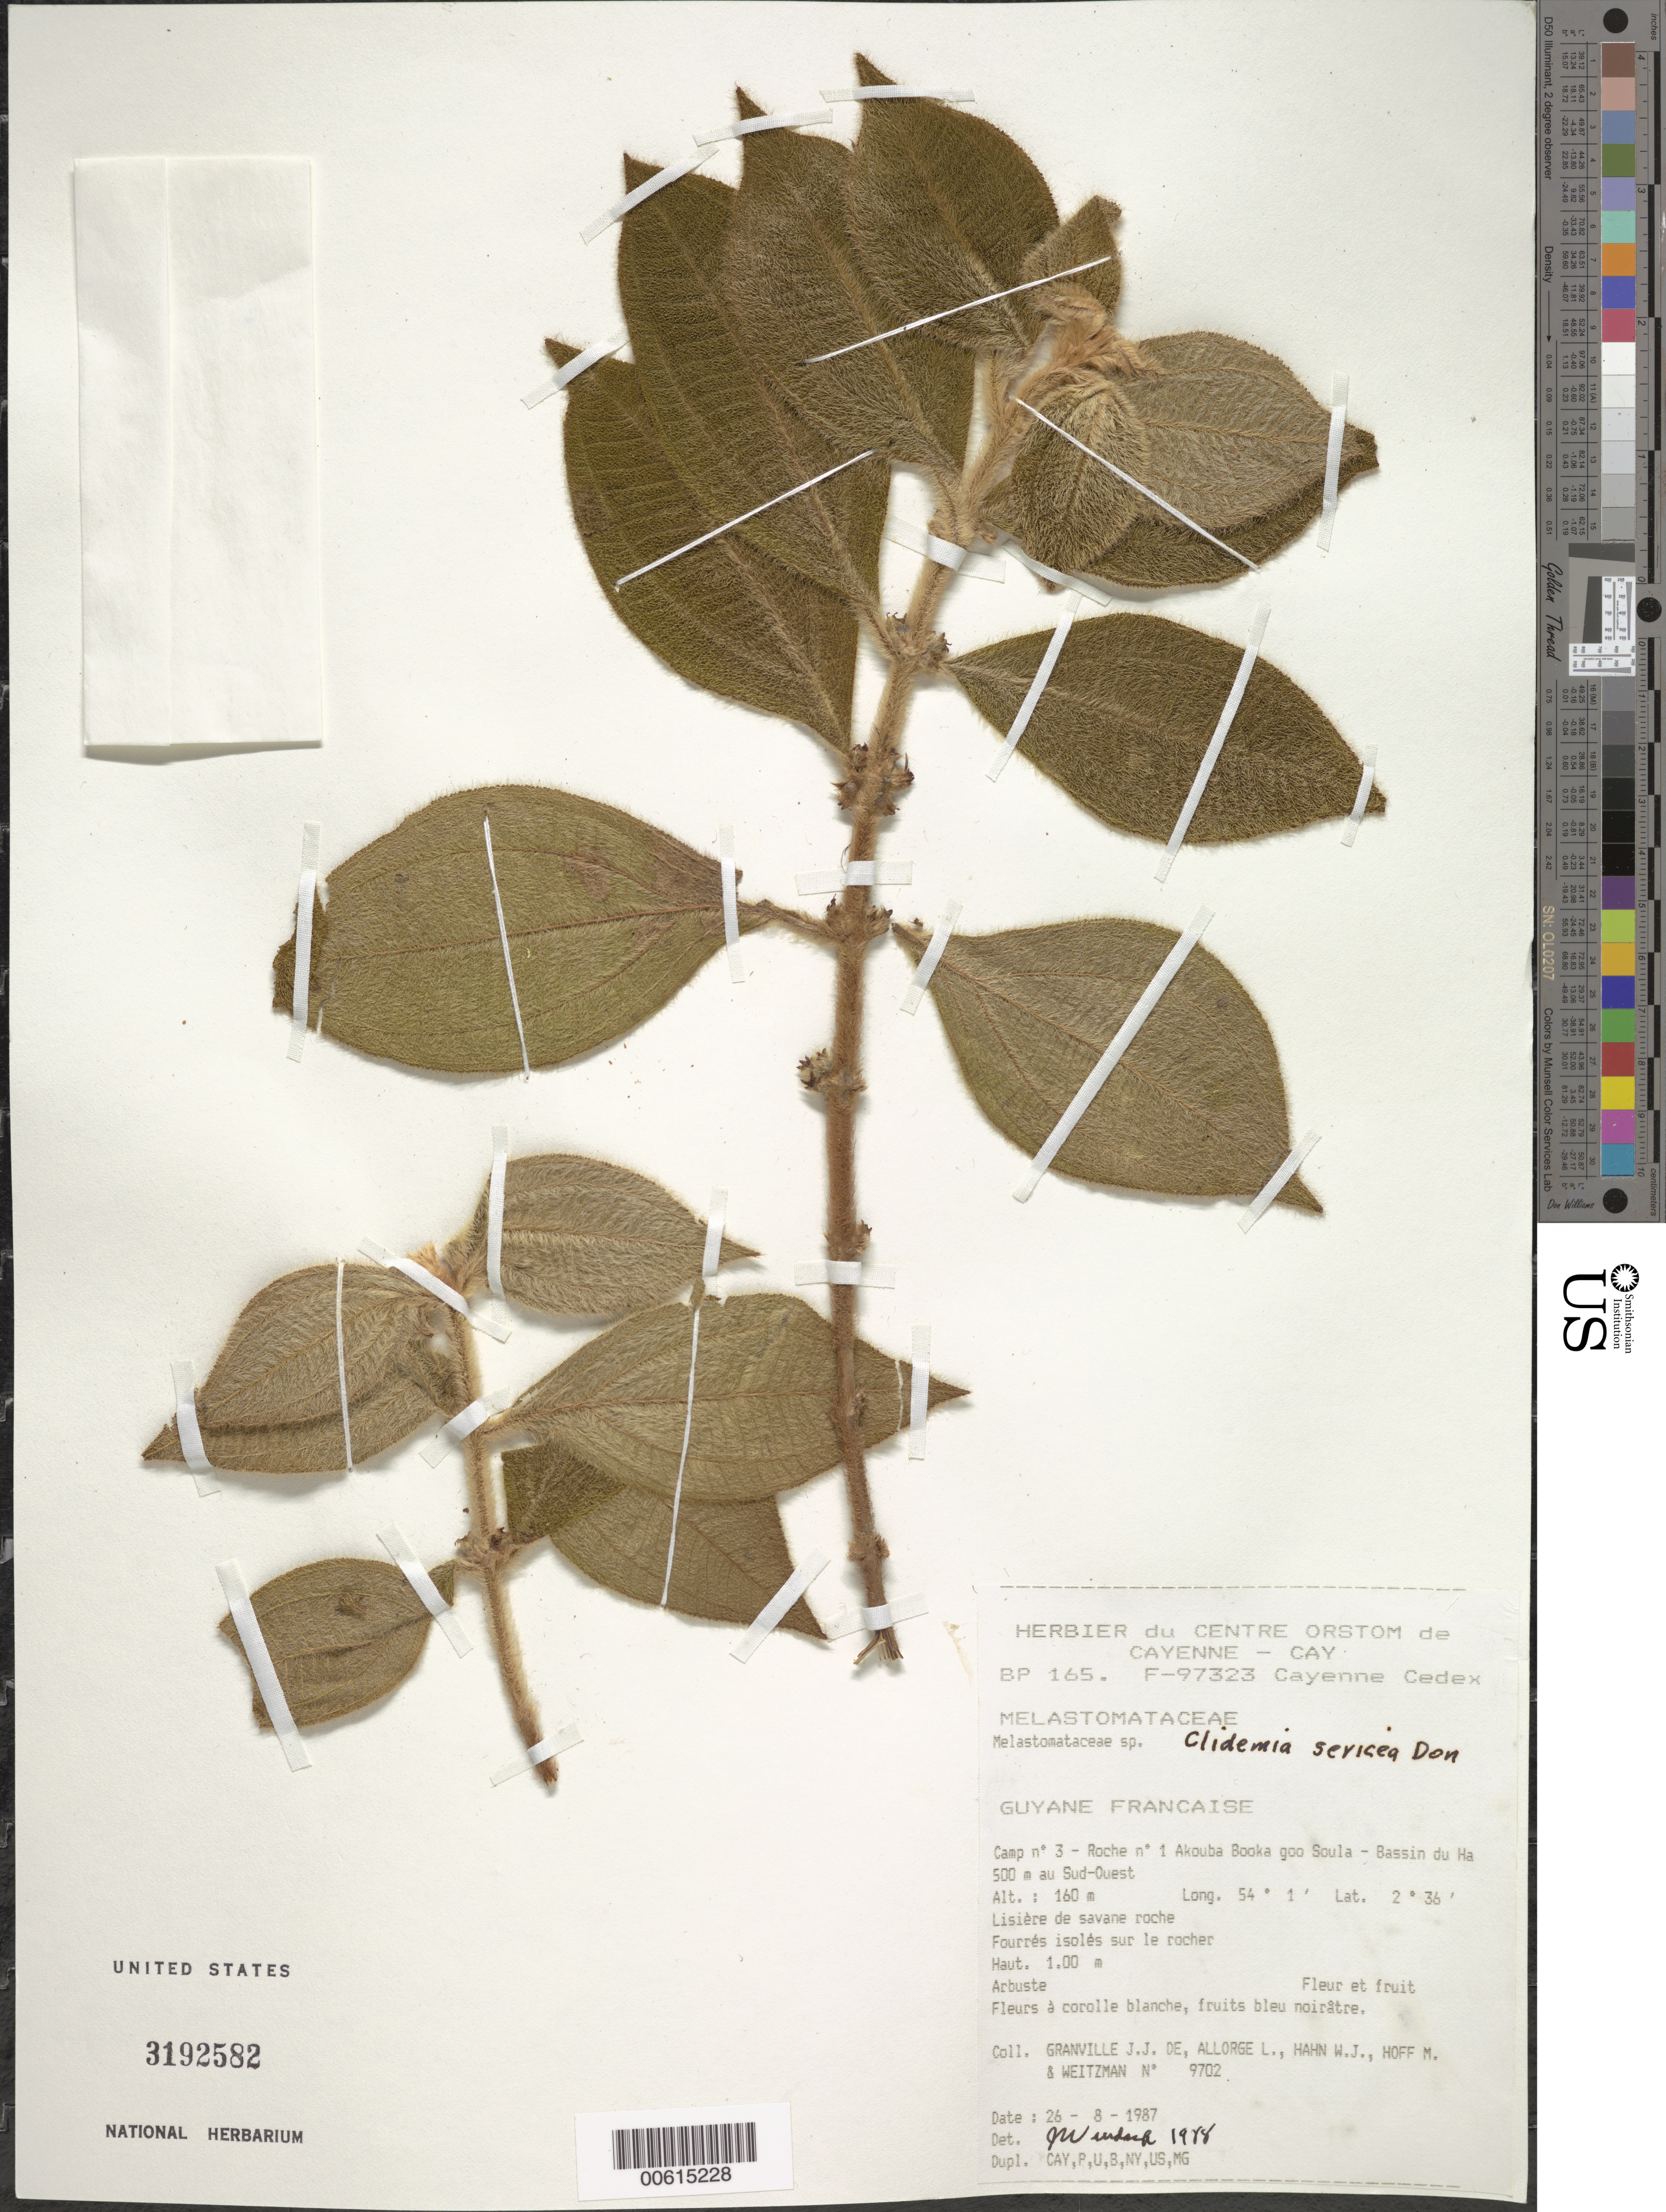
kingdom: Plantae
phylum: Tracheophyta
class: Magnoliopsida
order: Myrtales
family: Melastomataceae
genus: Clidemia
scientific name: Clidemia sericea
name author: D. Don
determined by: Wurdack, John J., (US), US (UNITED STATES)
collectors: J.-J. de Granville, L. Allorge, W. J. Hahn, M. Hoff & A. L. Weitzman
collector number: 9702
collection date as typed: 26-Aug-87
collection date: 1987-08-26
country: French Guiana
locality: Akouba Booka goo Soula, Camp #3, Roche no. 1, Bassin du Haut-Marouini, 500 m au Sud-Ouest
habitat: Lisière de savane roche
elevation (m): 160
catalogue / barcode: US 3192582